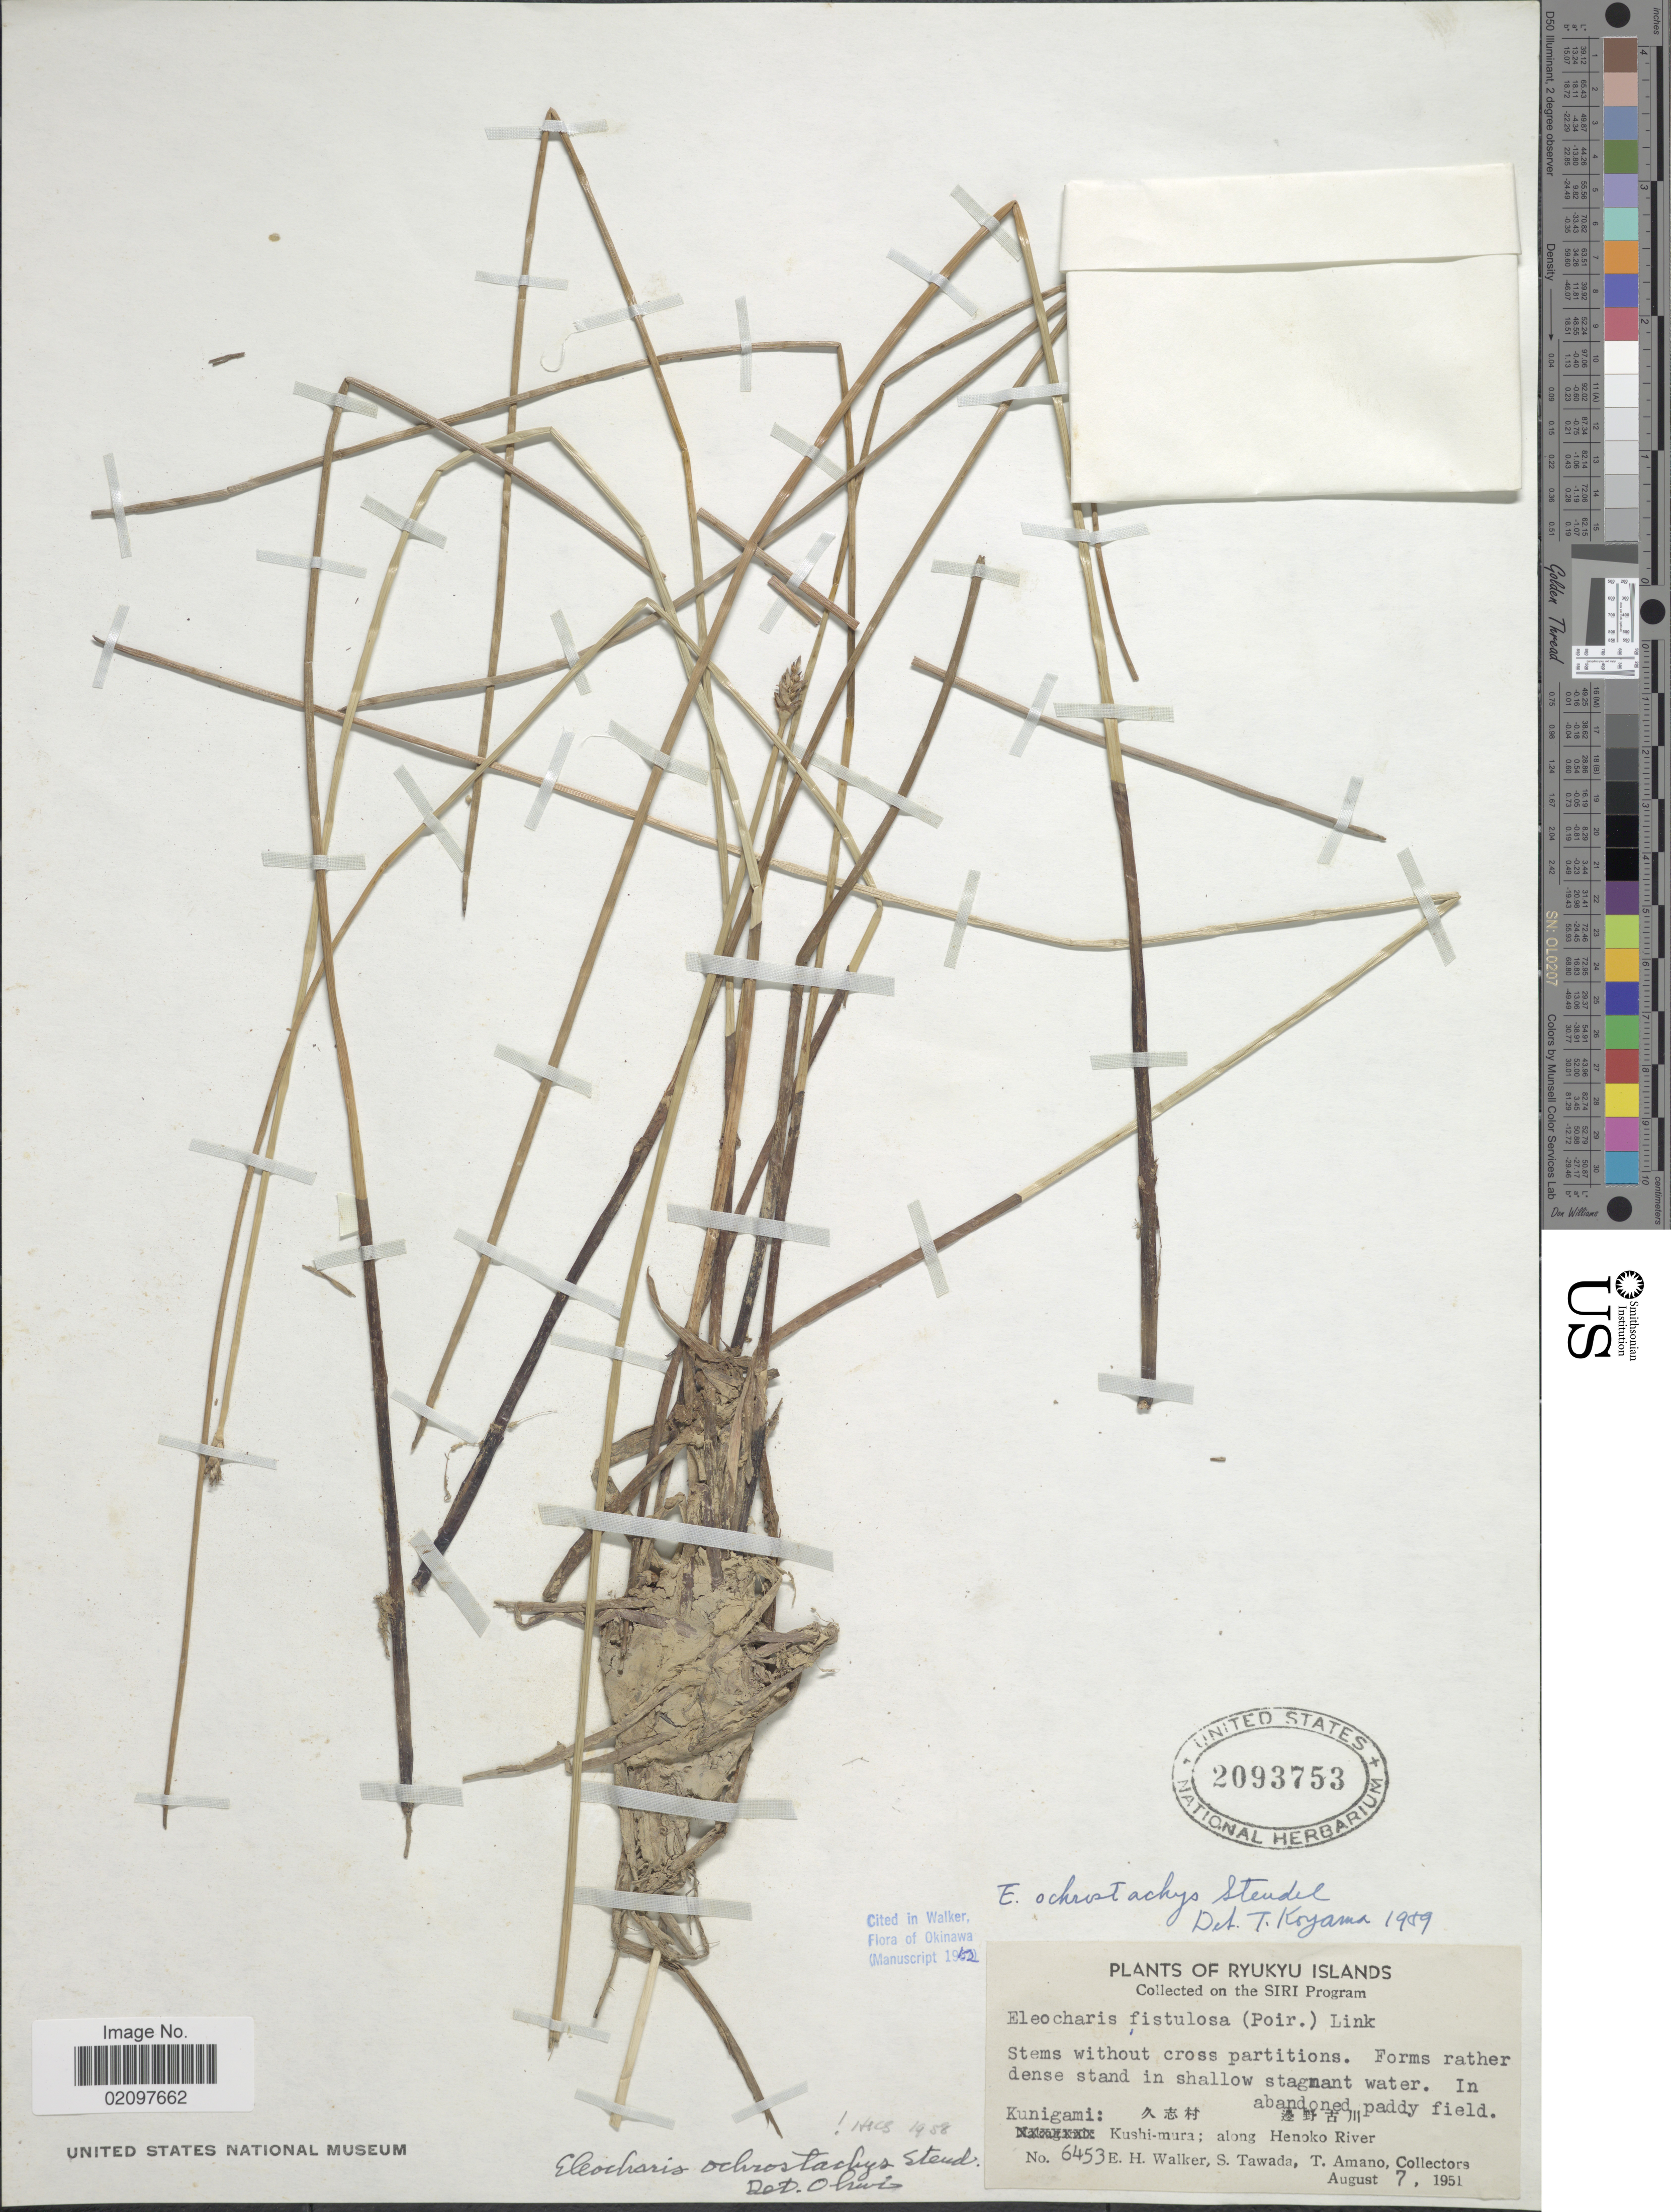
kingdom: Plantae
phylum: Tracheophyta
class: Liliopsida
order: Poales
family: Cyperaceae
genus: Eleocharis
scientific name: Eleocharis ochrostachys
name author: Steud.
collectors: E. H. Walker, S. Tawada & T. Amano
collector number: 6453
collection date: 1951-08-07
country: Japan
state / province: Okinawa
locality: Ryukyu Islands, Kunigami: Kushi-mura; along Henoko River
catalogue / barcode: US 2093753